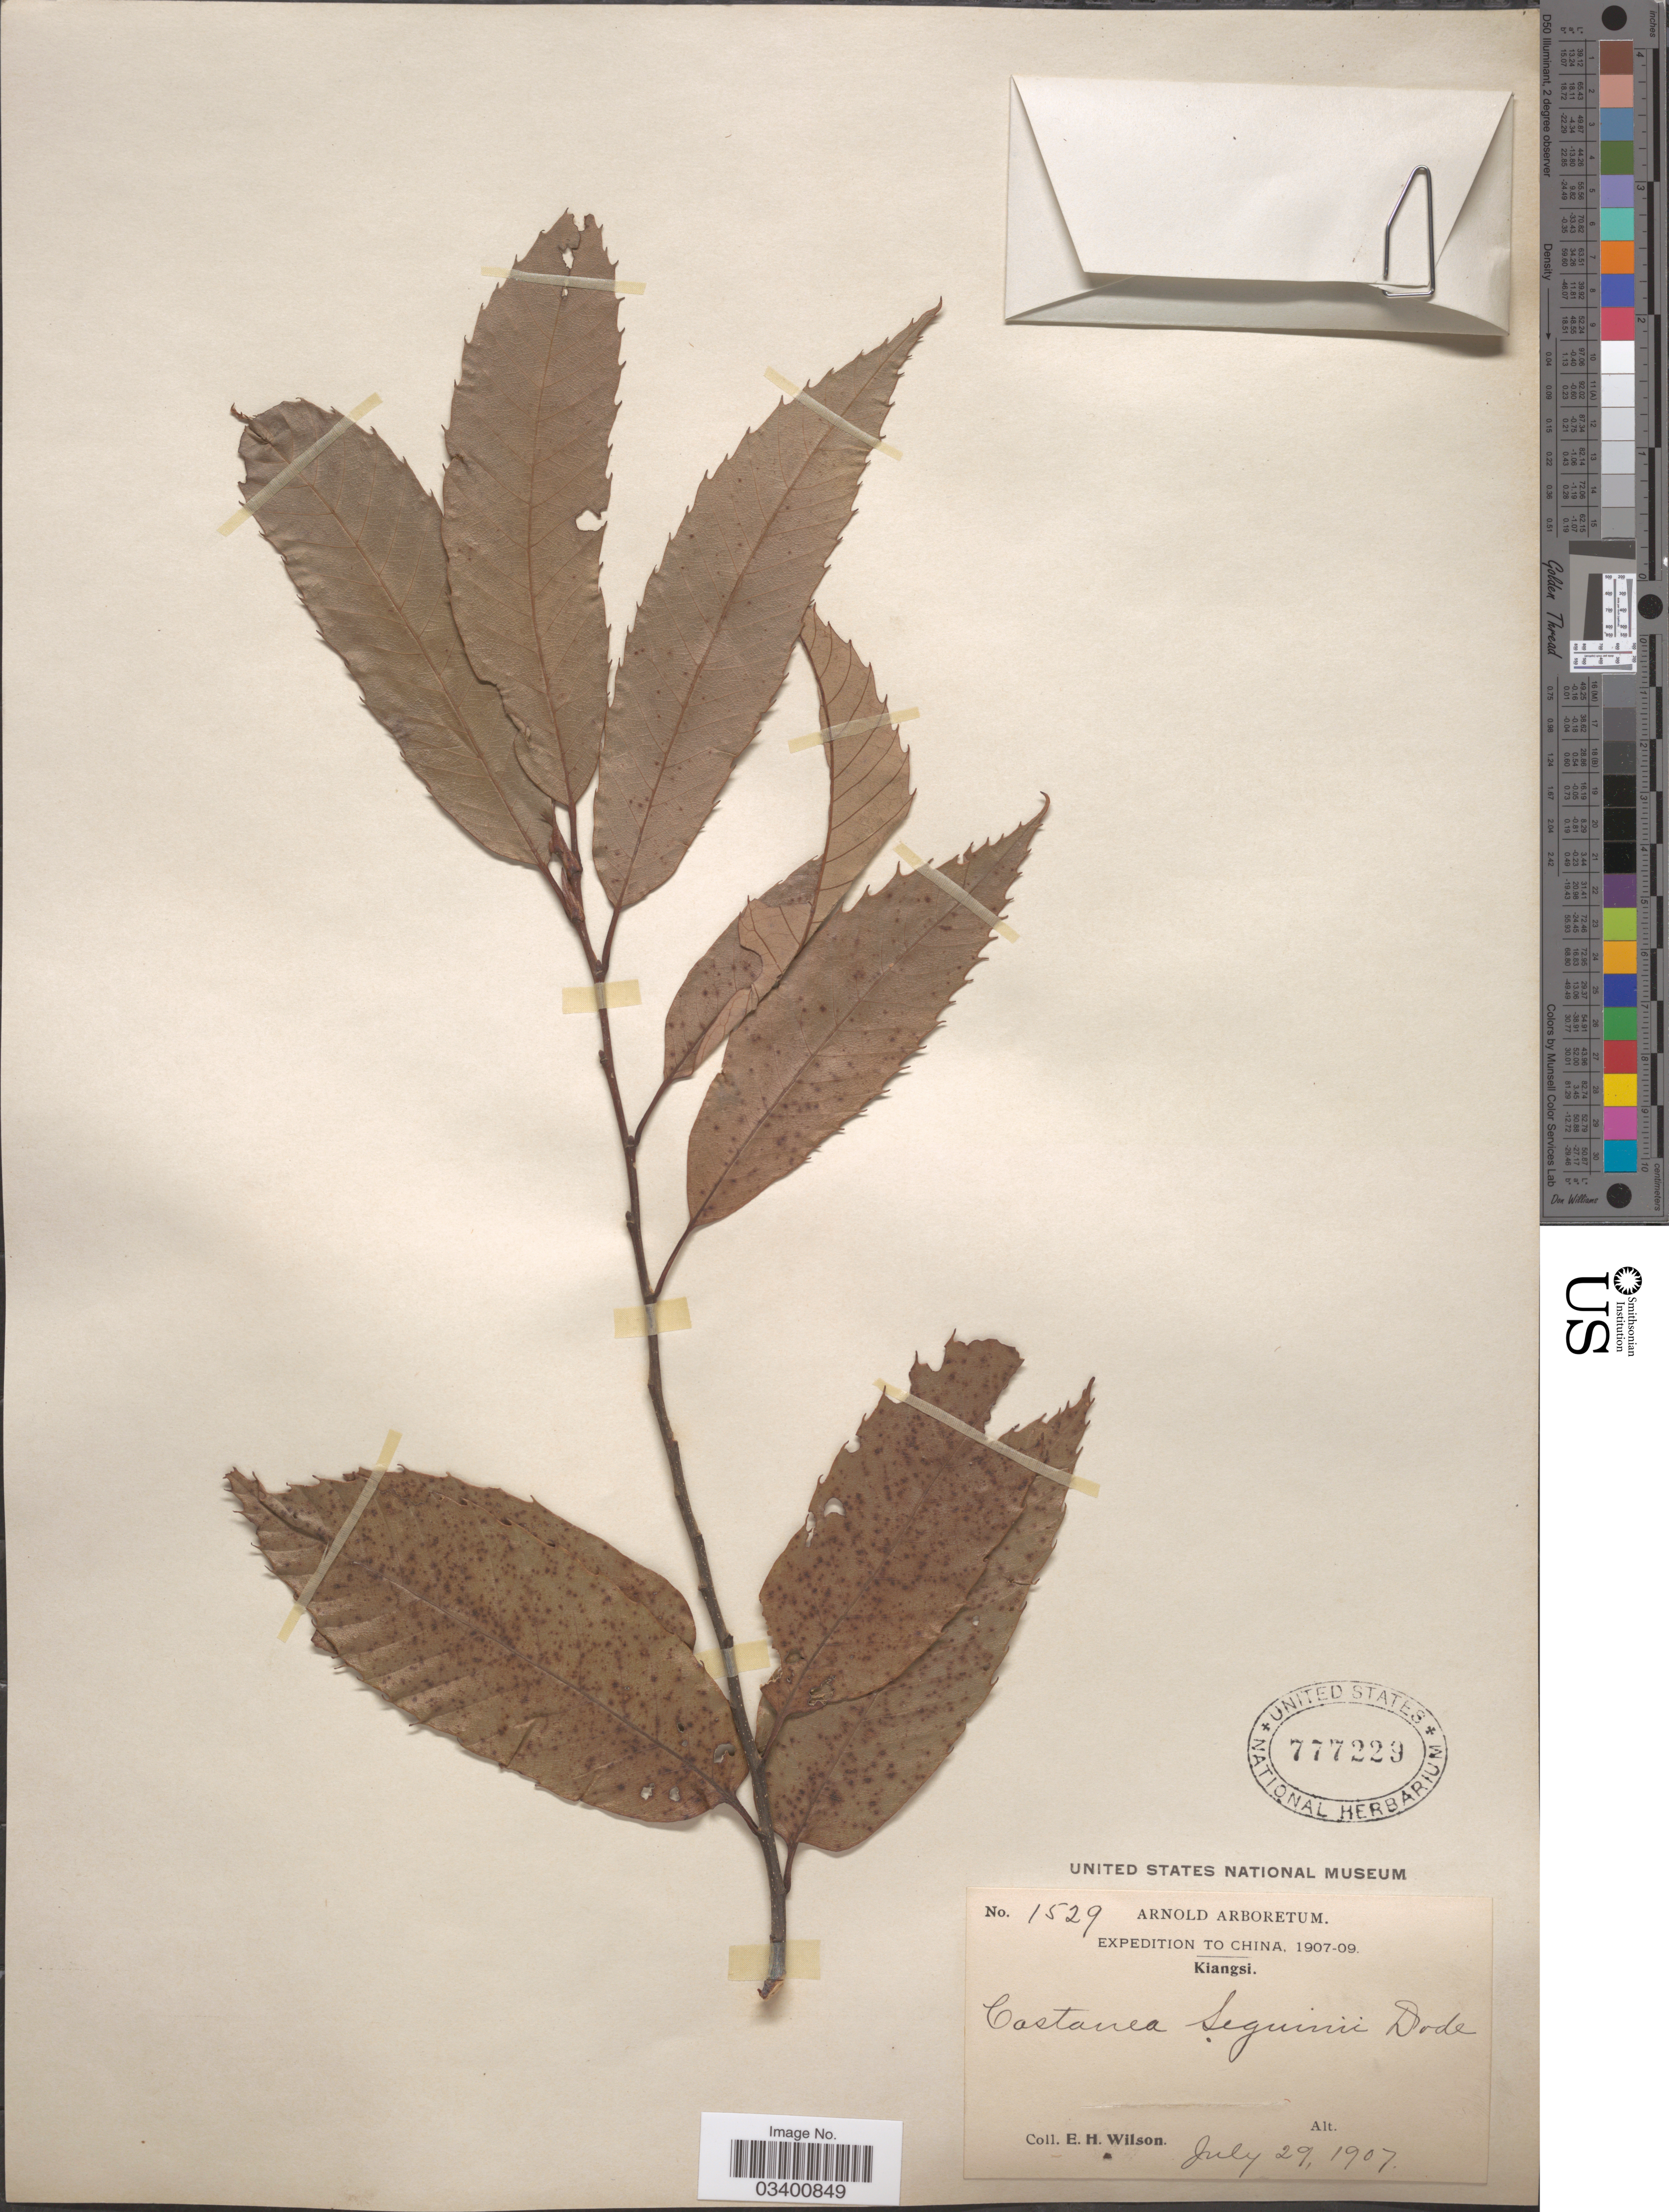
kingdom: Plantae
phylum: Tracheophyta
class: Magnoliopsida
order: Fagales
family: Fagaceae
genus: Castanea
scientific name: Castanea seguinii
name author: Dode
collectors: E. Wilson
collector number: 1529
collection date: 1907-07-29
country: China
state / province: Jiangxi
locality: Kiangsi.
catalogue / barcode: US 777229